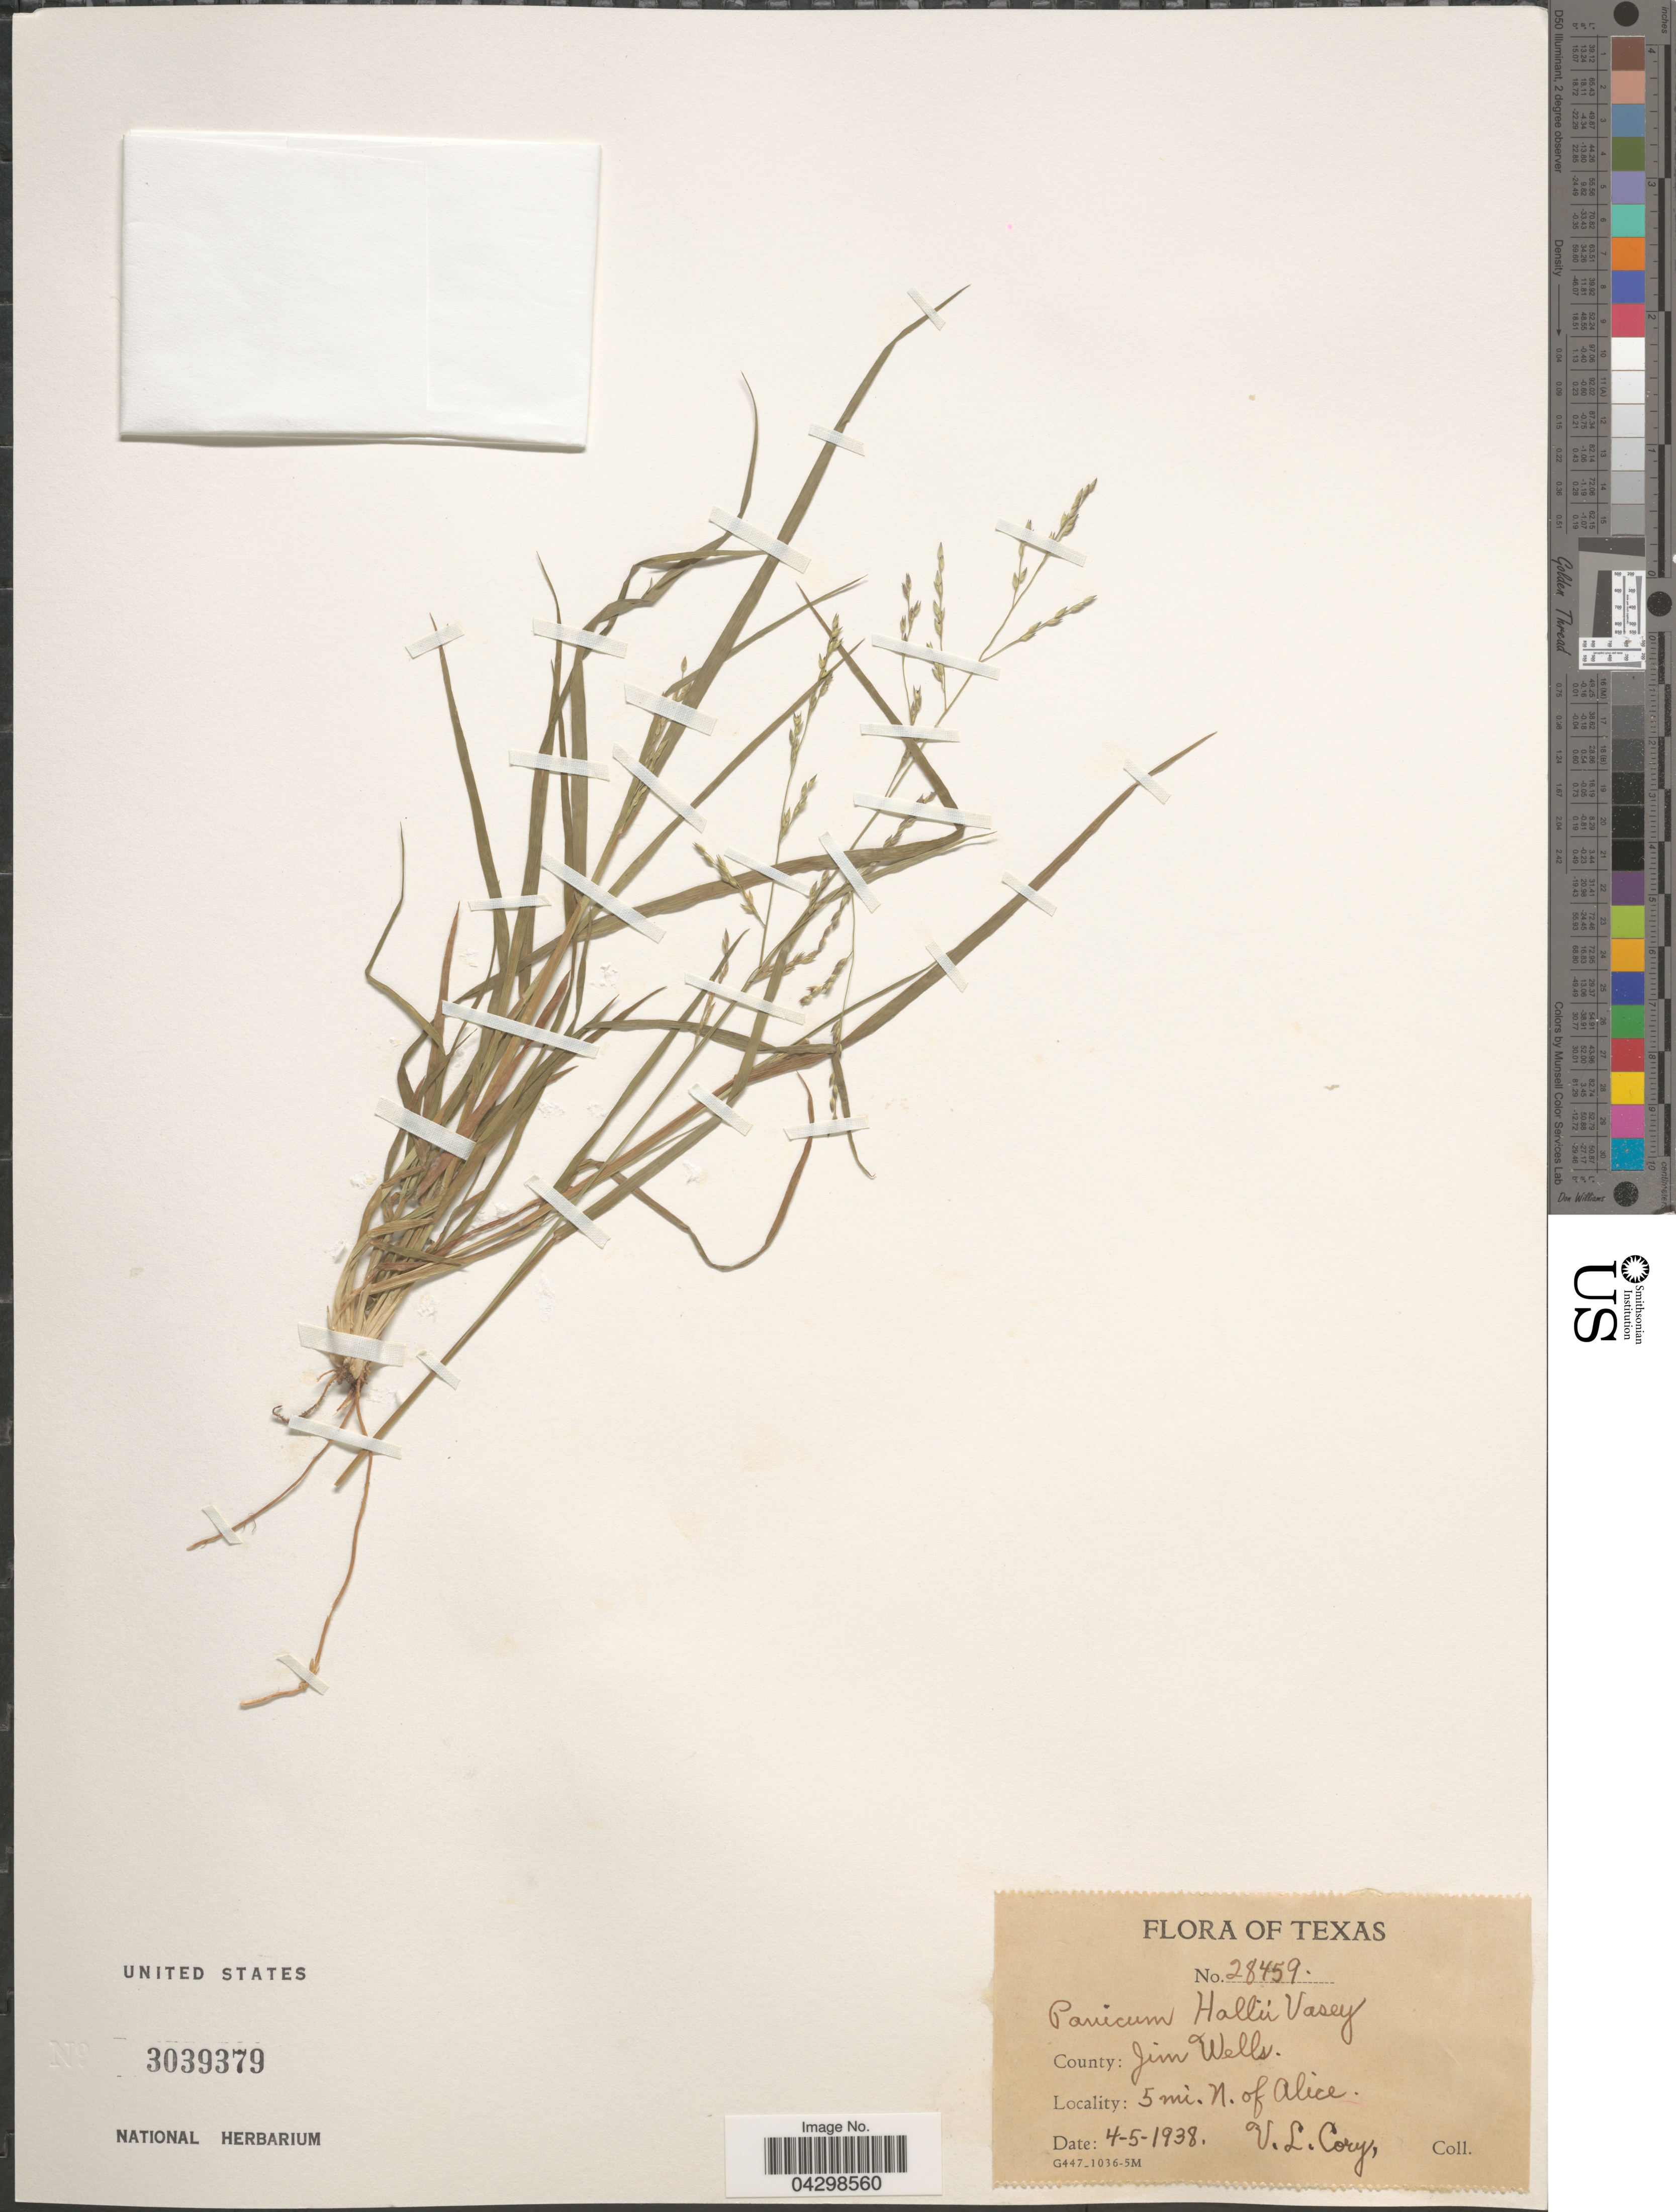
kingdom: Plantae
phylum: Tracheophyta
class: Liliopsida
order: Poales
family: Poaceae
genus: Panicum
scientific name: Panicum hallii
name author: Vasey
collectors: V. Cory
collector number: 28459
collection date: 1938-04-05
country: United States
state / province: Texas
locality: County: Jim Wells. 5 mi. N. of Alice.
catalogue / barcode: US 3039379